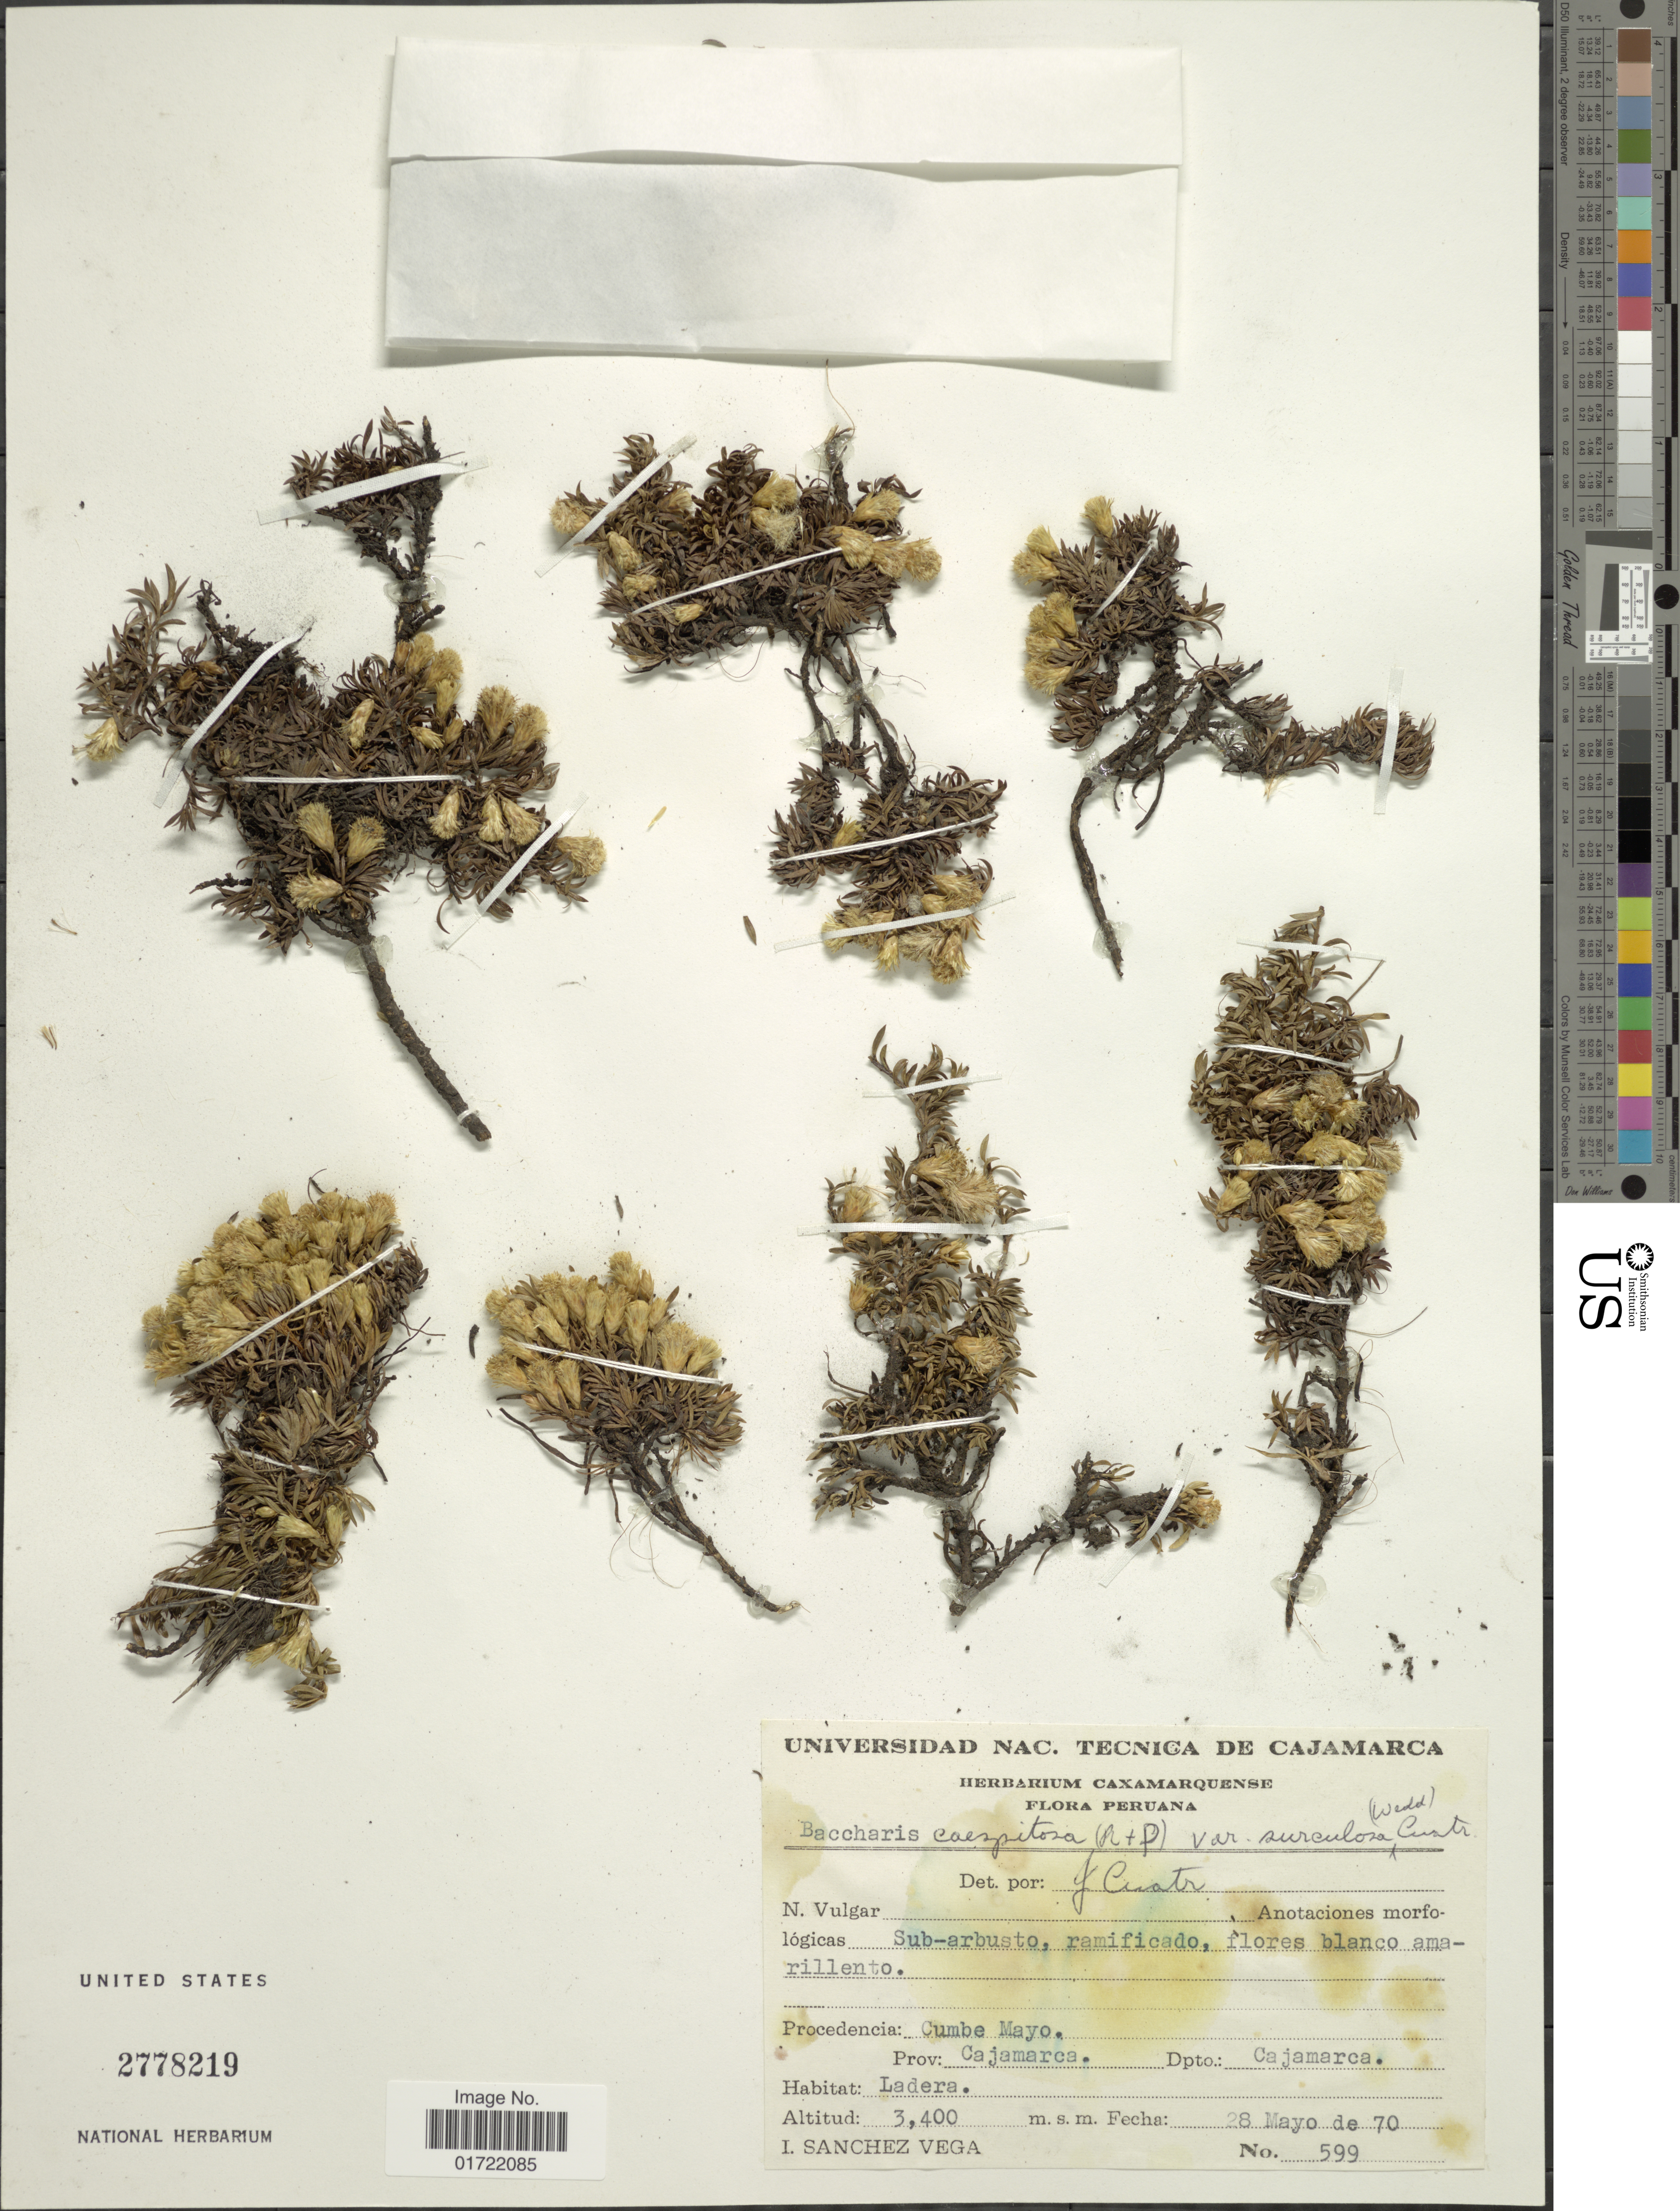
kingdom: Plantae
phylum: Tracheophyta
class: Magnoliopsida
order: Asterales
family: Asteraceae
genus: Baccharis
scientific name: Baccharis caespitosa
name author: (Ruiz & Pav.) Pers.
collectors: I. Sánchez Vega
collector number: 599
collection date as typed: Transcribed d/m/y: 28/5/70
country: Peru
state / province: Cajamarca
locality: Dpto. Cajamarca, Cumbe Mayo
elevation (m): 3400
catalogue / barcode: US 2778219